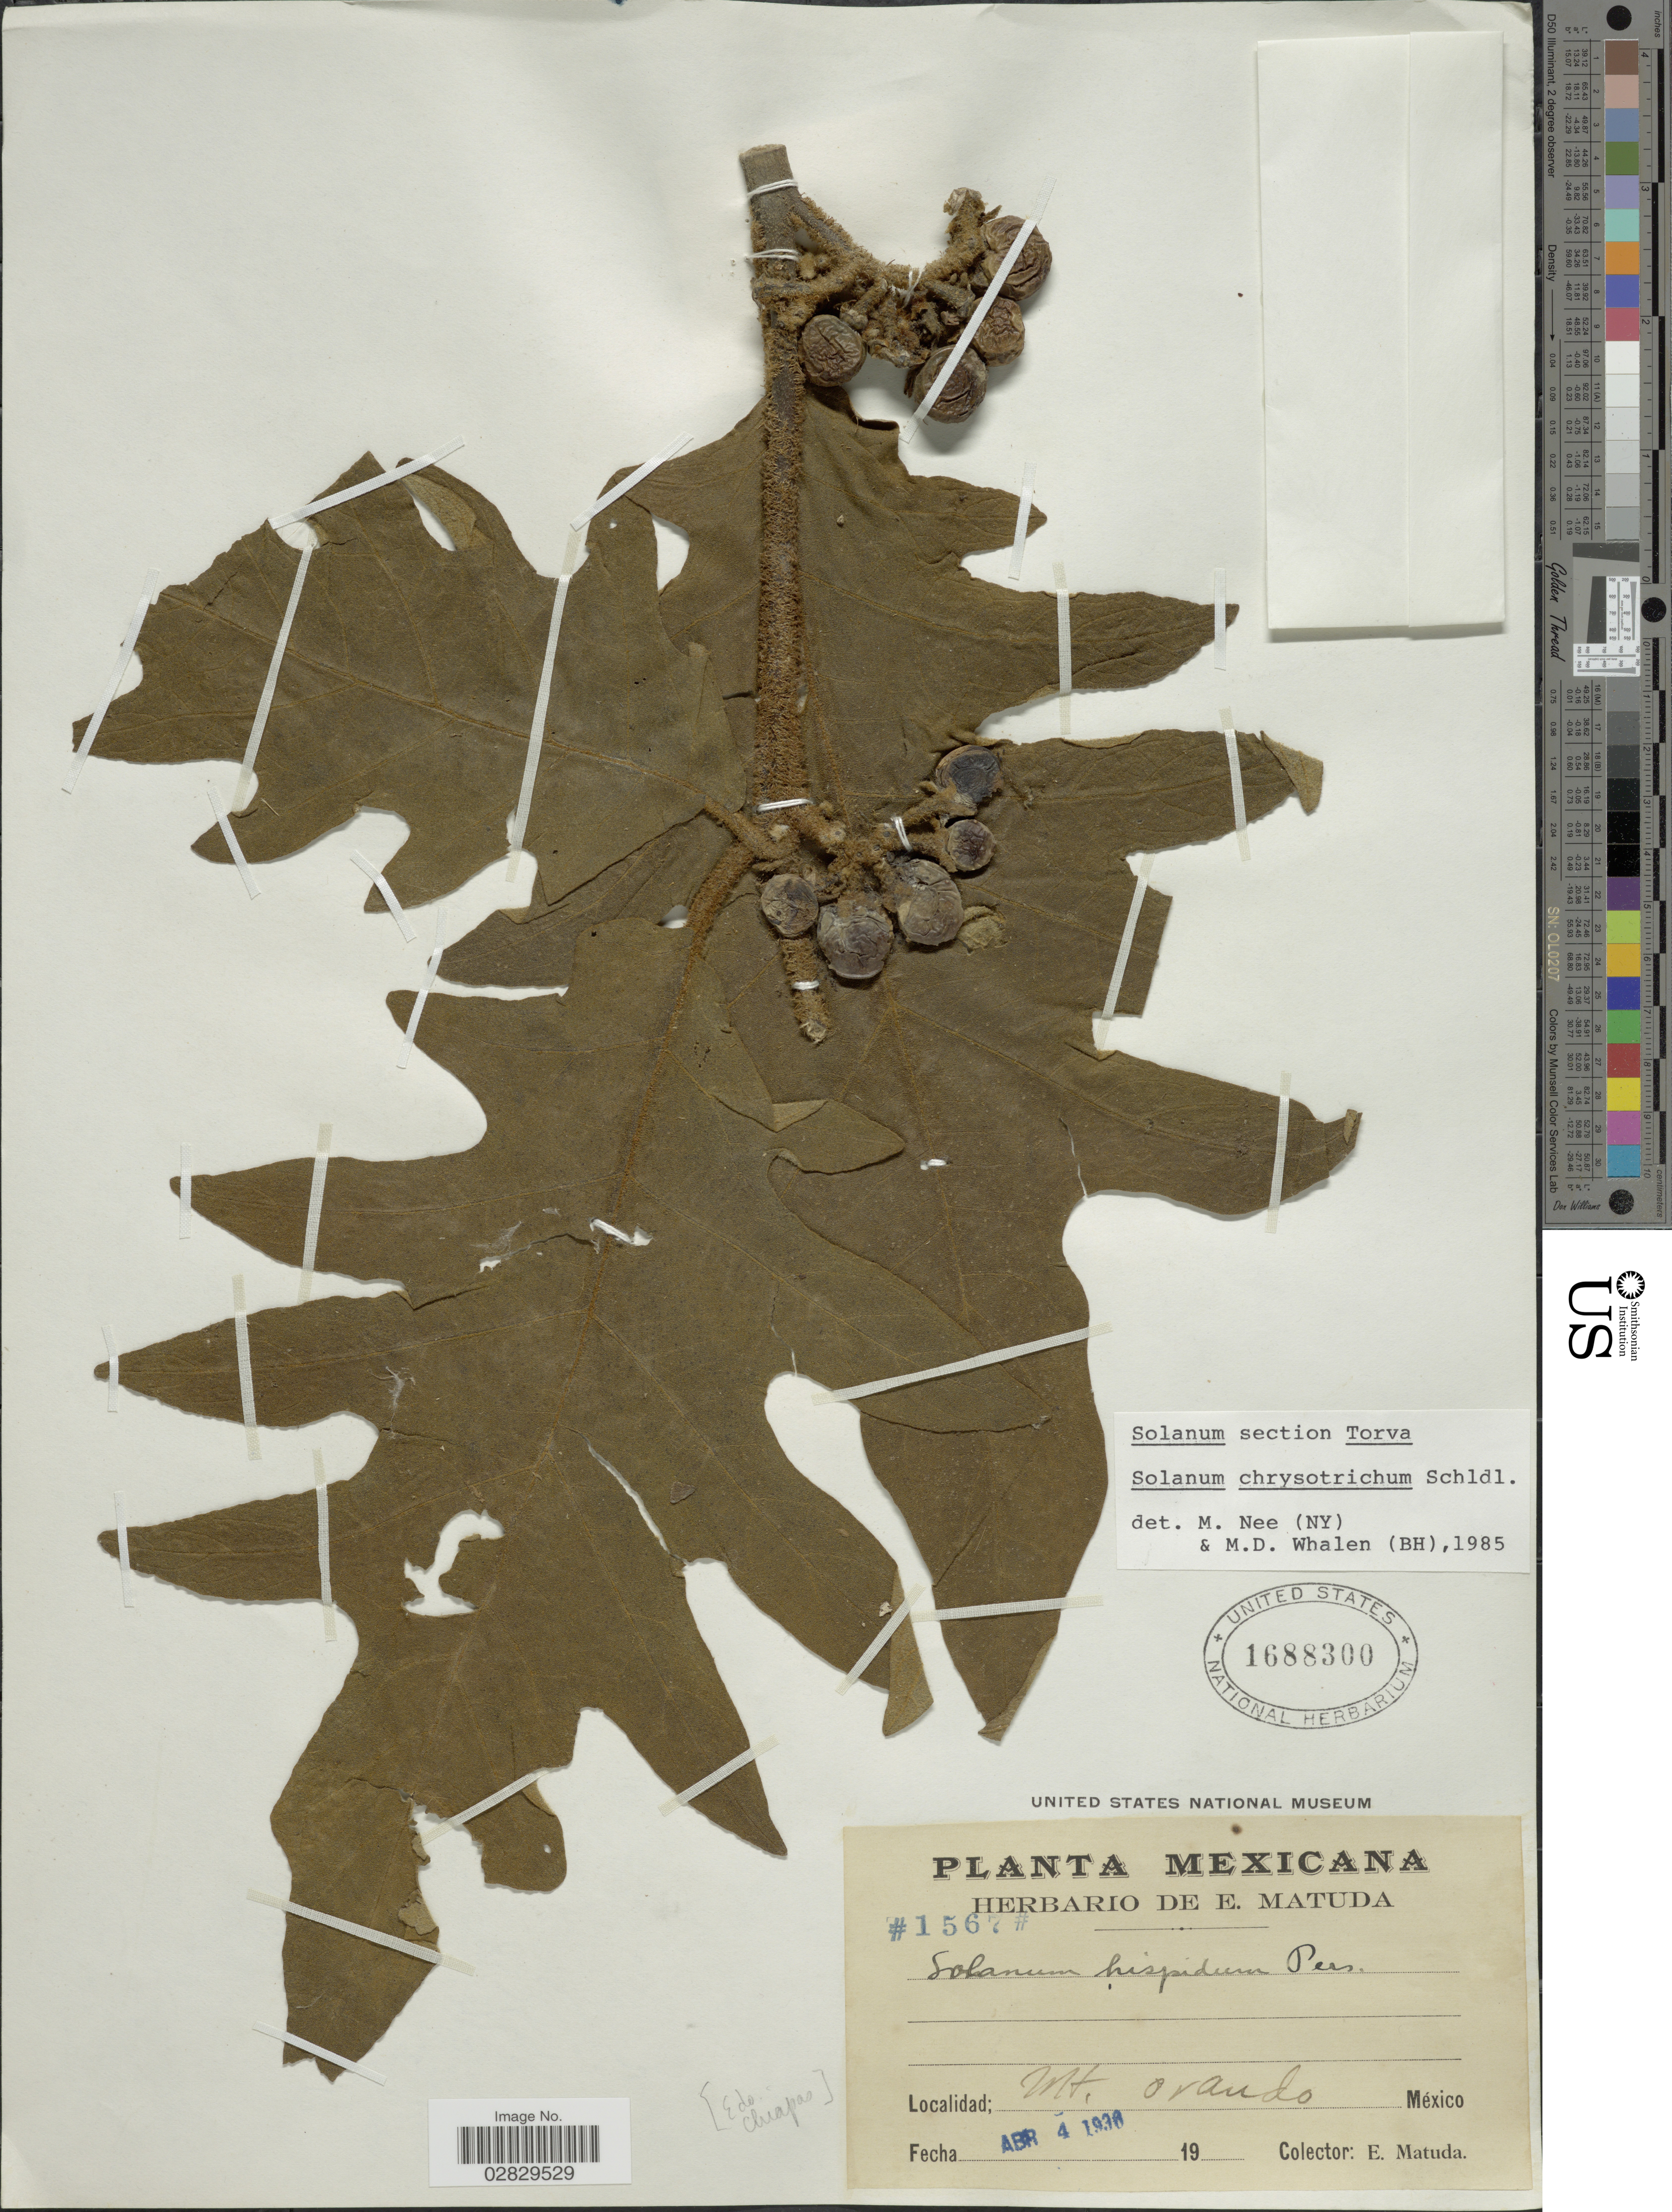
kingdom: Plantae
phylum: Tracheophyta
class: Magnoliopsida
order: Solanales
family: Solanaceae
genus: Solanum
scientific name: Solanum chrysotrichum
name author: Schltdl.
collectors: E. Matuda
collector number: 1567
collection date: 1936-04-04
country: Mexico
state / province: México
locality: Mt. Orando.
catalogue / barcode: US 1688300